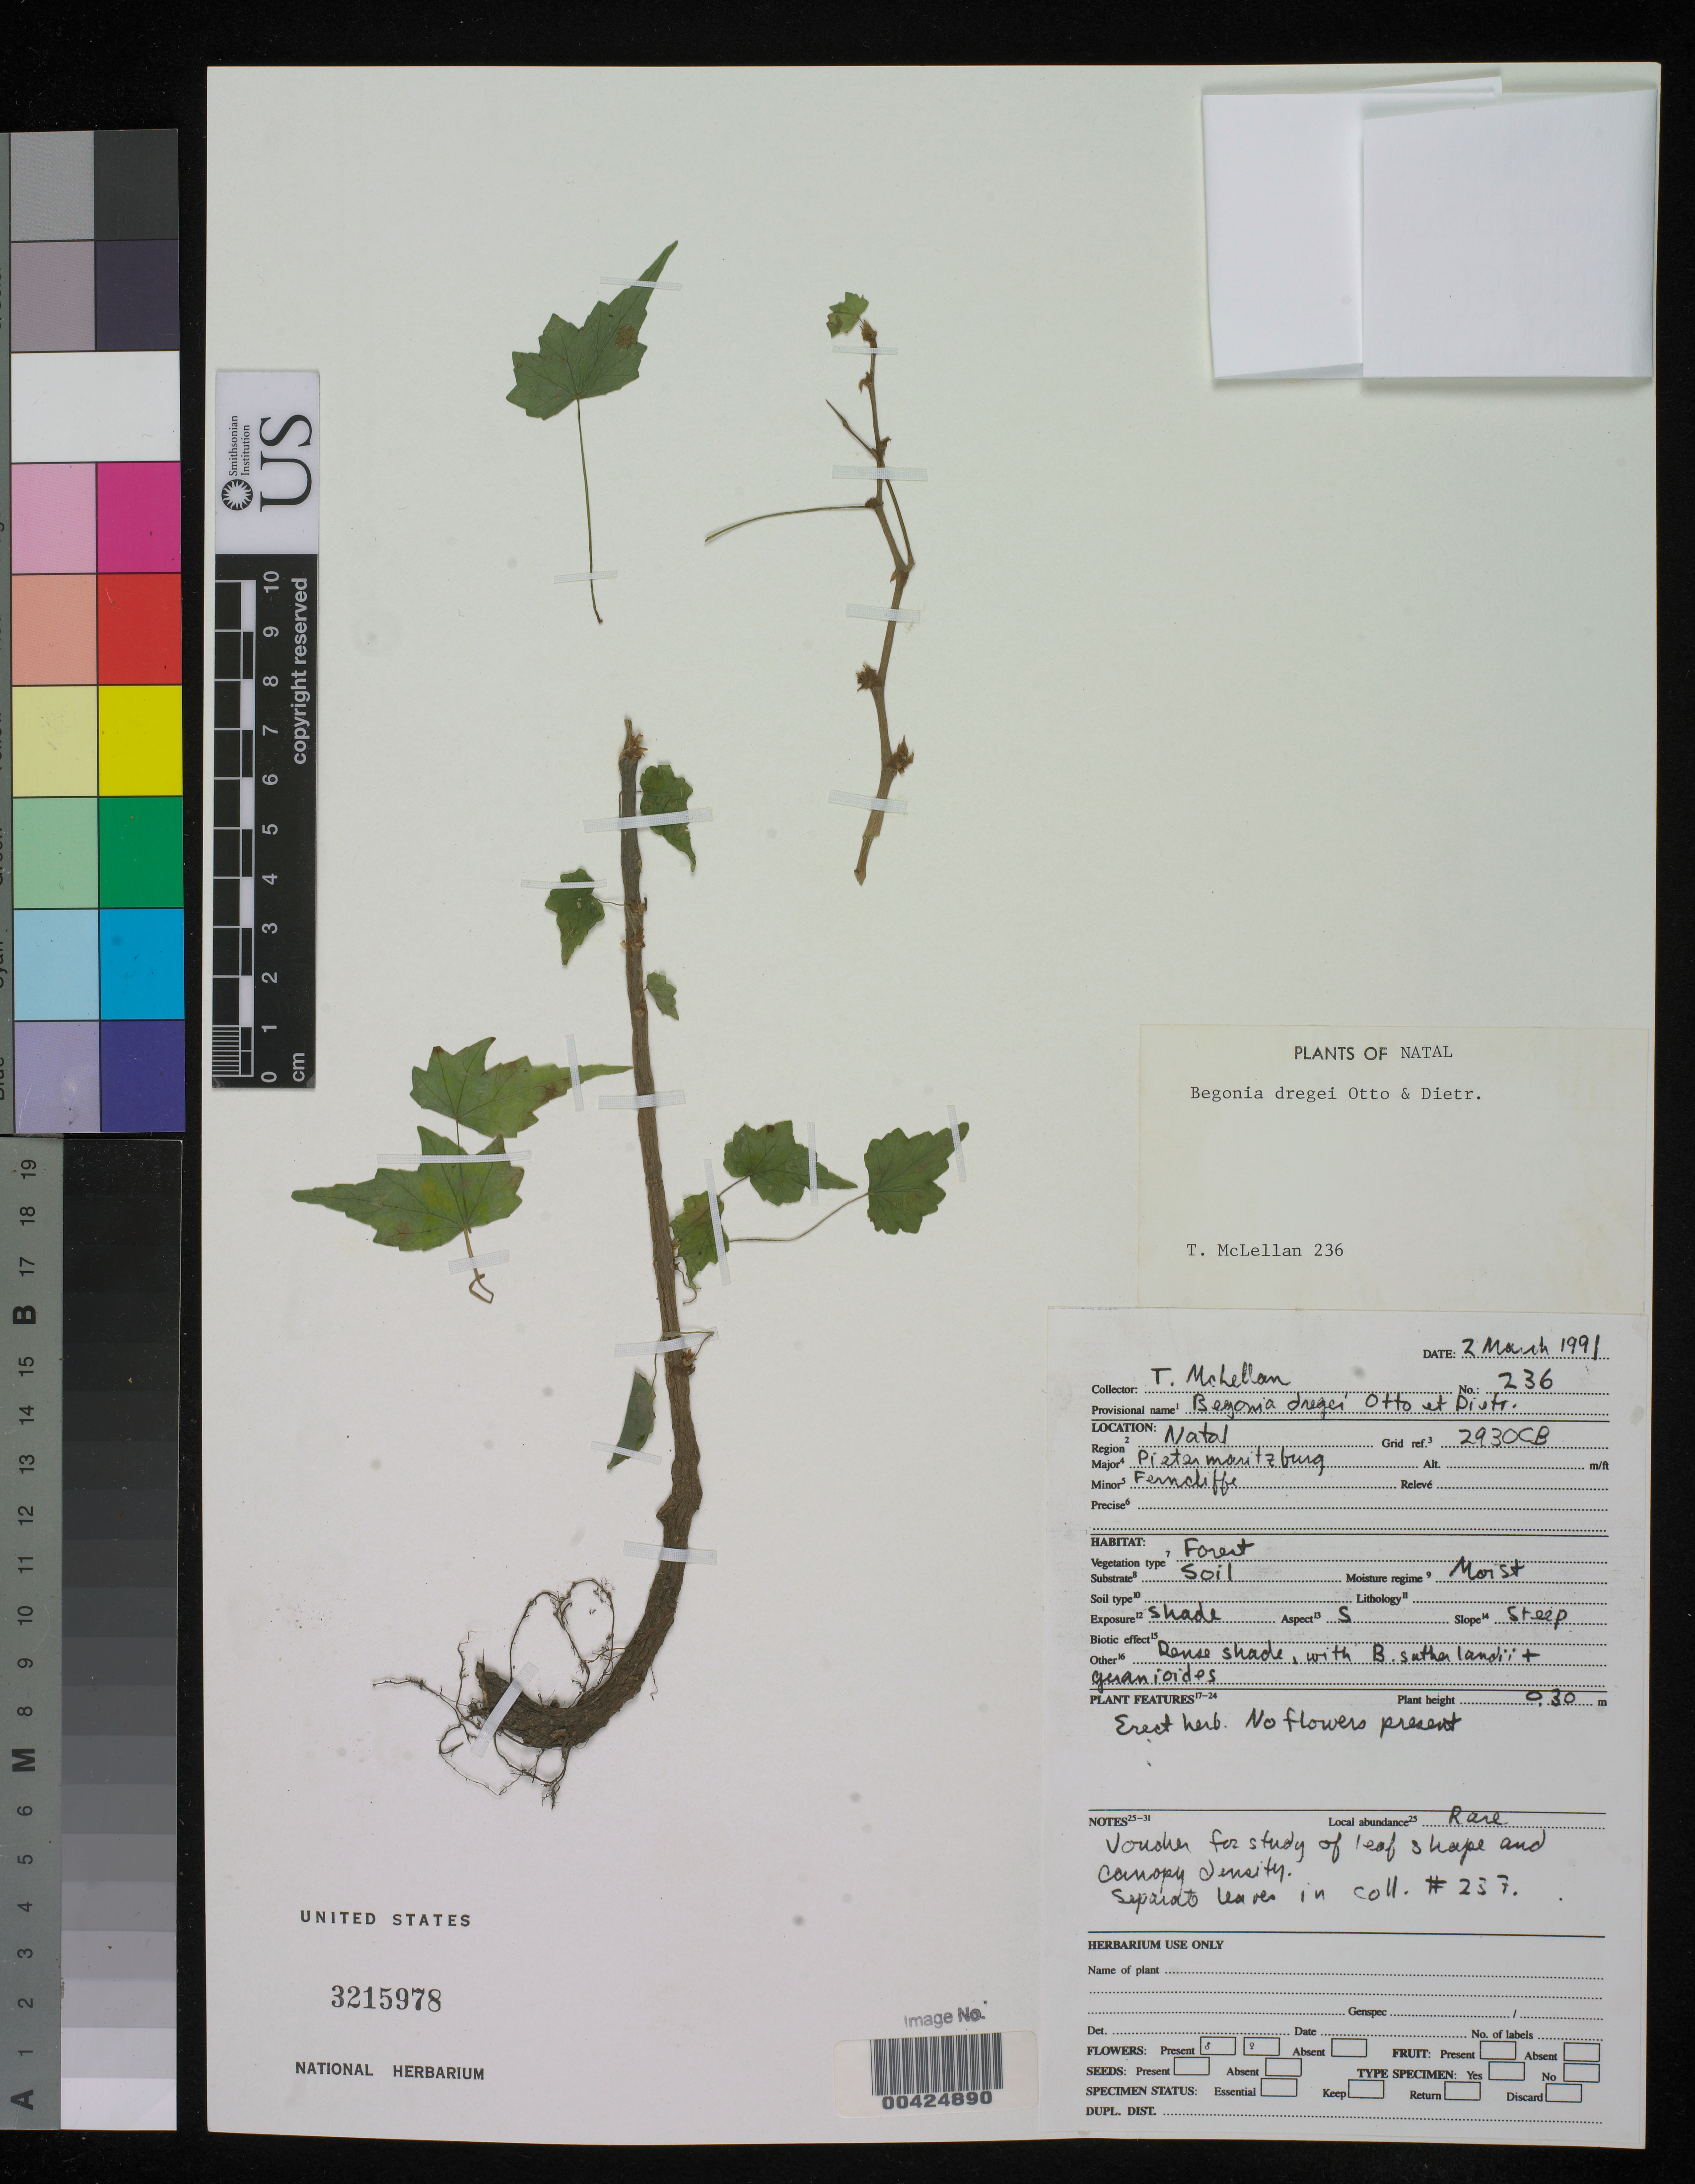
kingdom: Plantae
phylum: Tracheophyta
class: Magnoliopsida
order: Cucurbitales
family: Begoniaceae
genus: Begonia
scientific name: Begonia dregei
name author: Otto & D. Dietr.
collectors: T. McLellan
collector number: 236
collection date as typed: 02 Mar 1991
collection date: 1991-03-02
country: South Africa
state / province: KwaZulu-Natal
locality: Pieter Maritzburg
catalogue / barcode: US 3215978